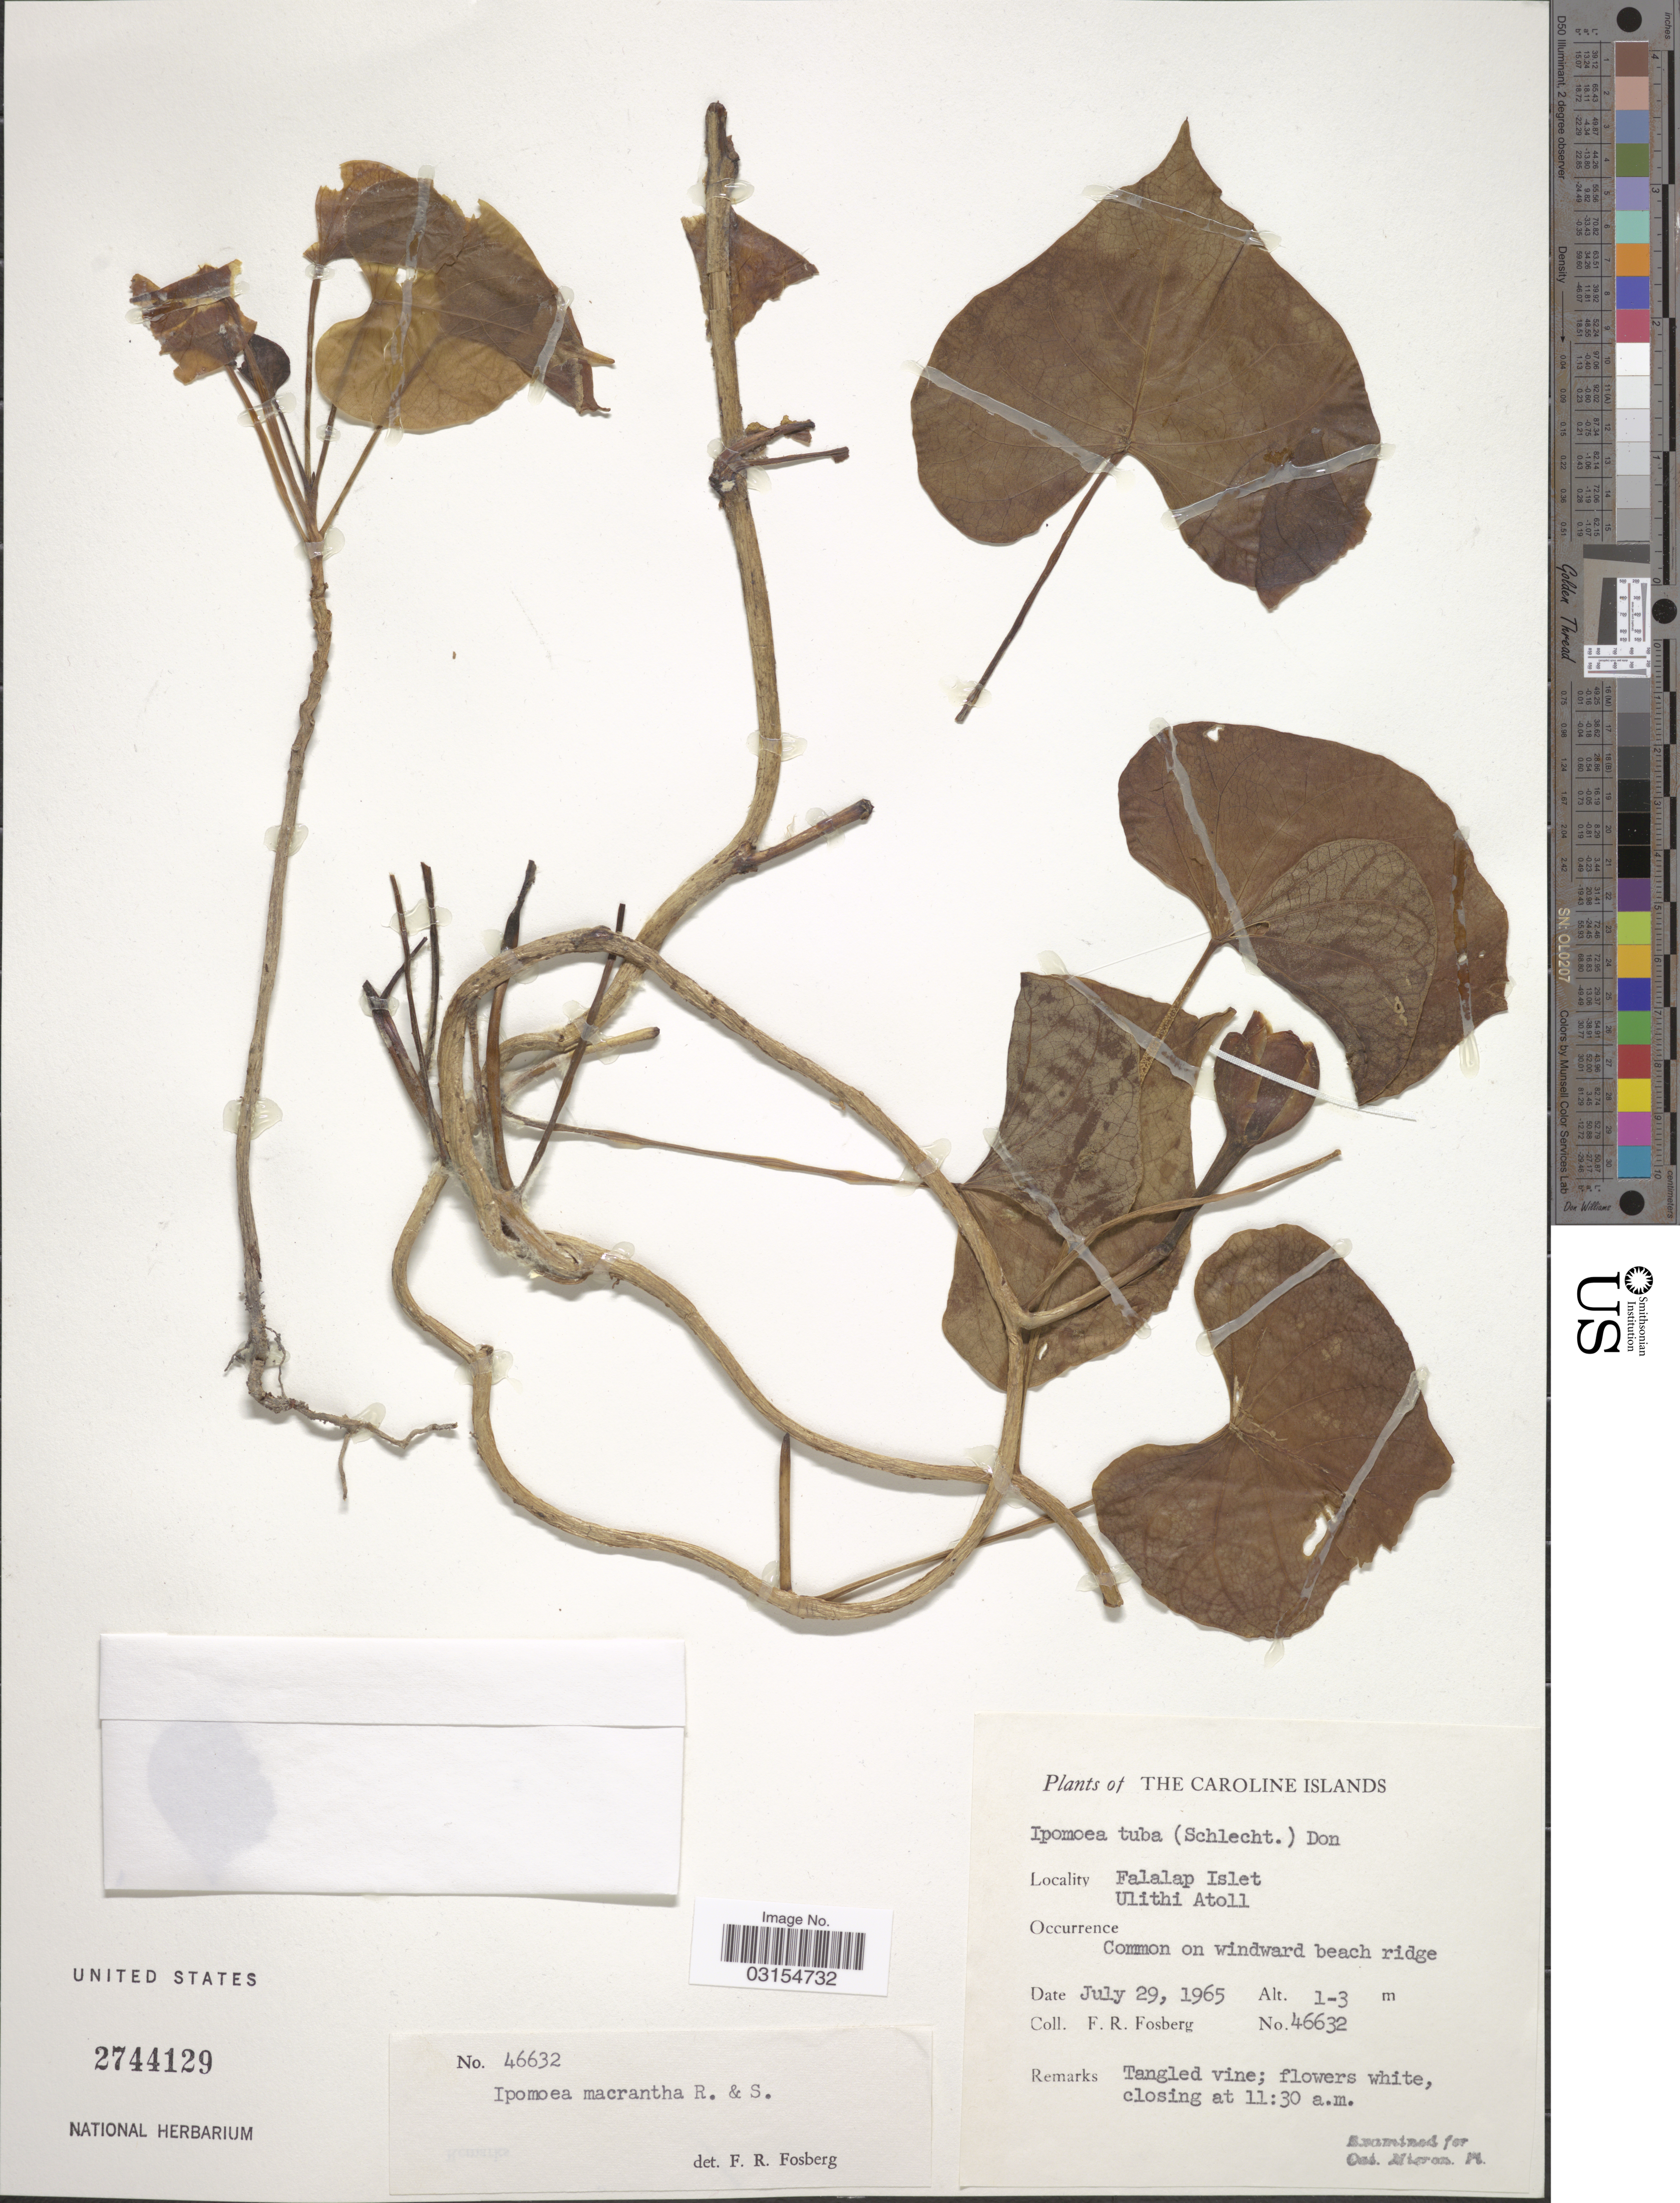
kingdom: Plantae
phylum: Tracheophyta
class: Magnoliopsida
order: Solanales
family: Convolvulaceae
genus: Ipomoea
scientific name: Ipomoea violacea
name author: L.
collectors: F. R. Fosberg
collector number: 46632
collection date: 1965-07-29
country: Micronesia, Federated States of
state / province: Yap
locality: The Caroline Islands, Falalap Islet, Ulithi Atoll.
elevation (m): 1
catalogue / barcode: US 2744129